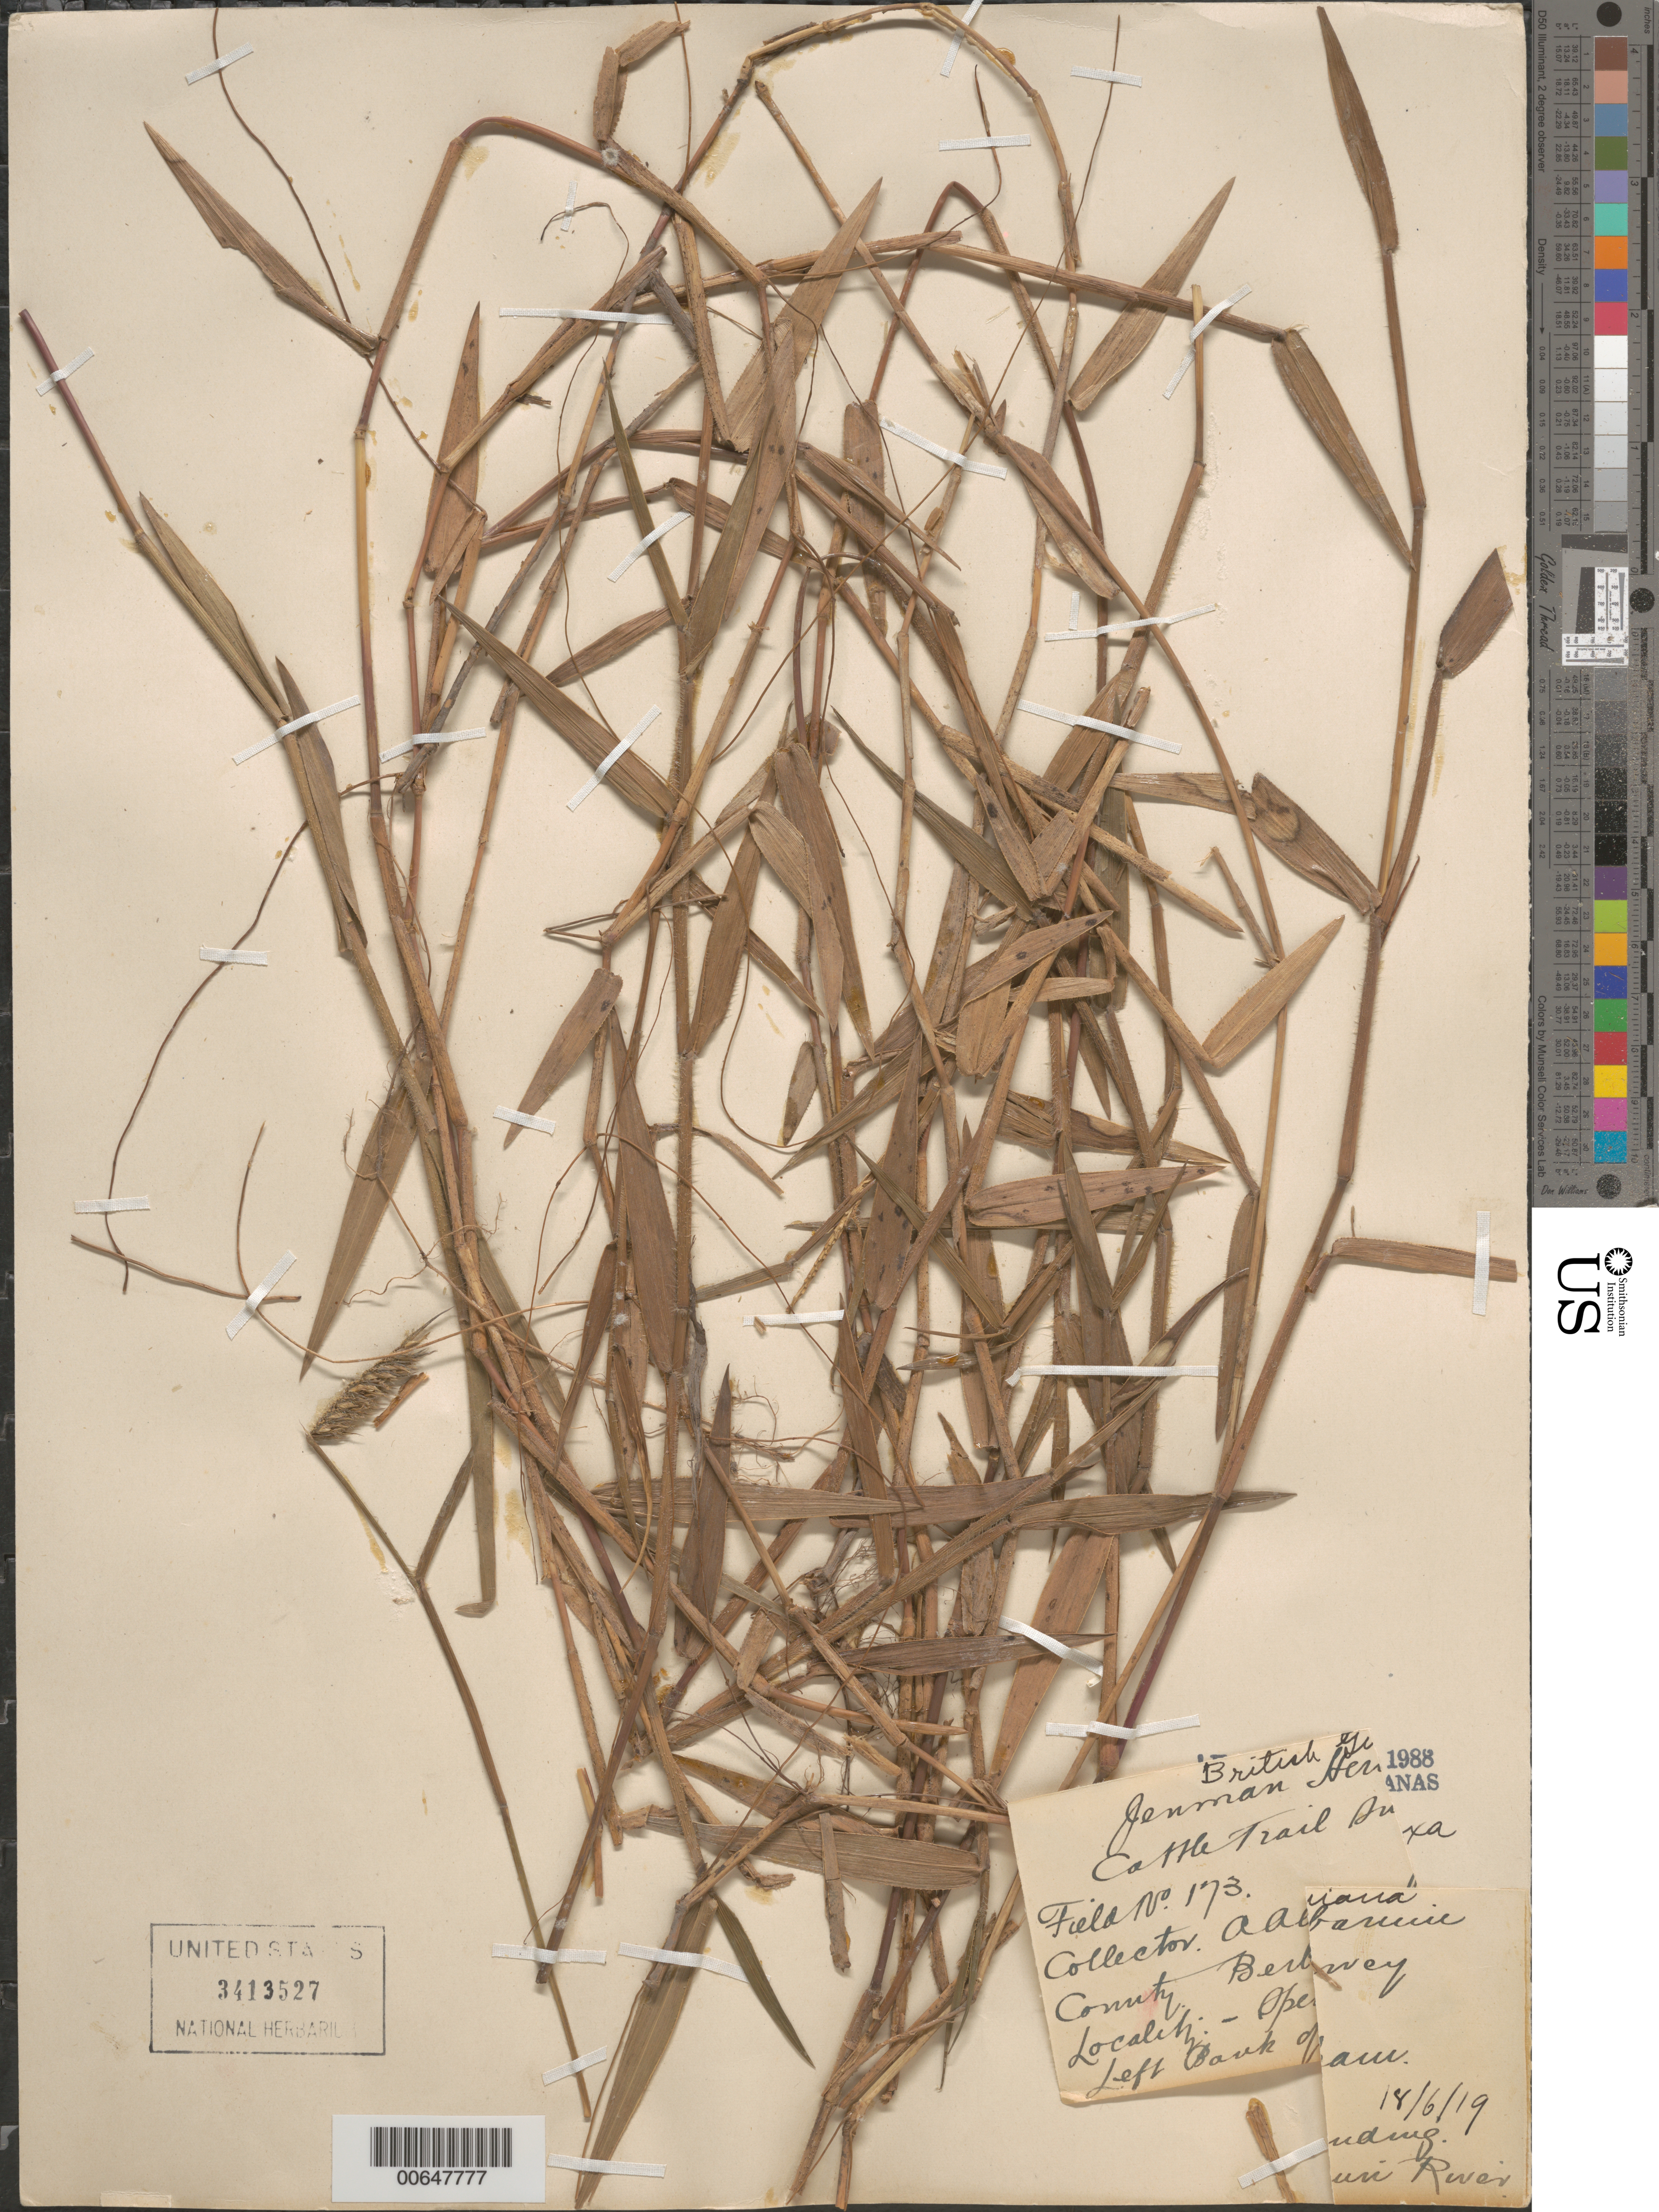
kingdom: Plantae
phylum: Tracheophyta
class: Liliopsida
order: Poales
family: Poaceae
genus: Echinolaena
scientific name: Echinolaena inflexa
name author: (Poir.) Chase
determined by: Judziewicz, E. J.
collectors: A. A. Abraham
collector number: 173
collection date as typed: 18-Jun-19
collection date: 1919-06-18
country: Guyana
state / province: U. Demerara-Berbice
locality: Spencer's Landing, left bank Yawakuri River, Berbice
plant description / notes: Same field number (173) as the type of Paspalum abrahamii Chase, but with different collection data; this specimen is not that taxon and is not a type.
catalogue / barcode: US 3413527